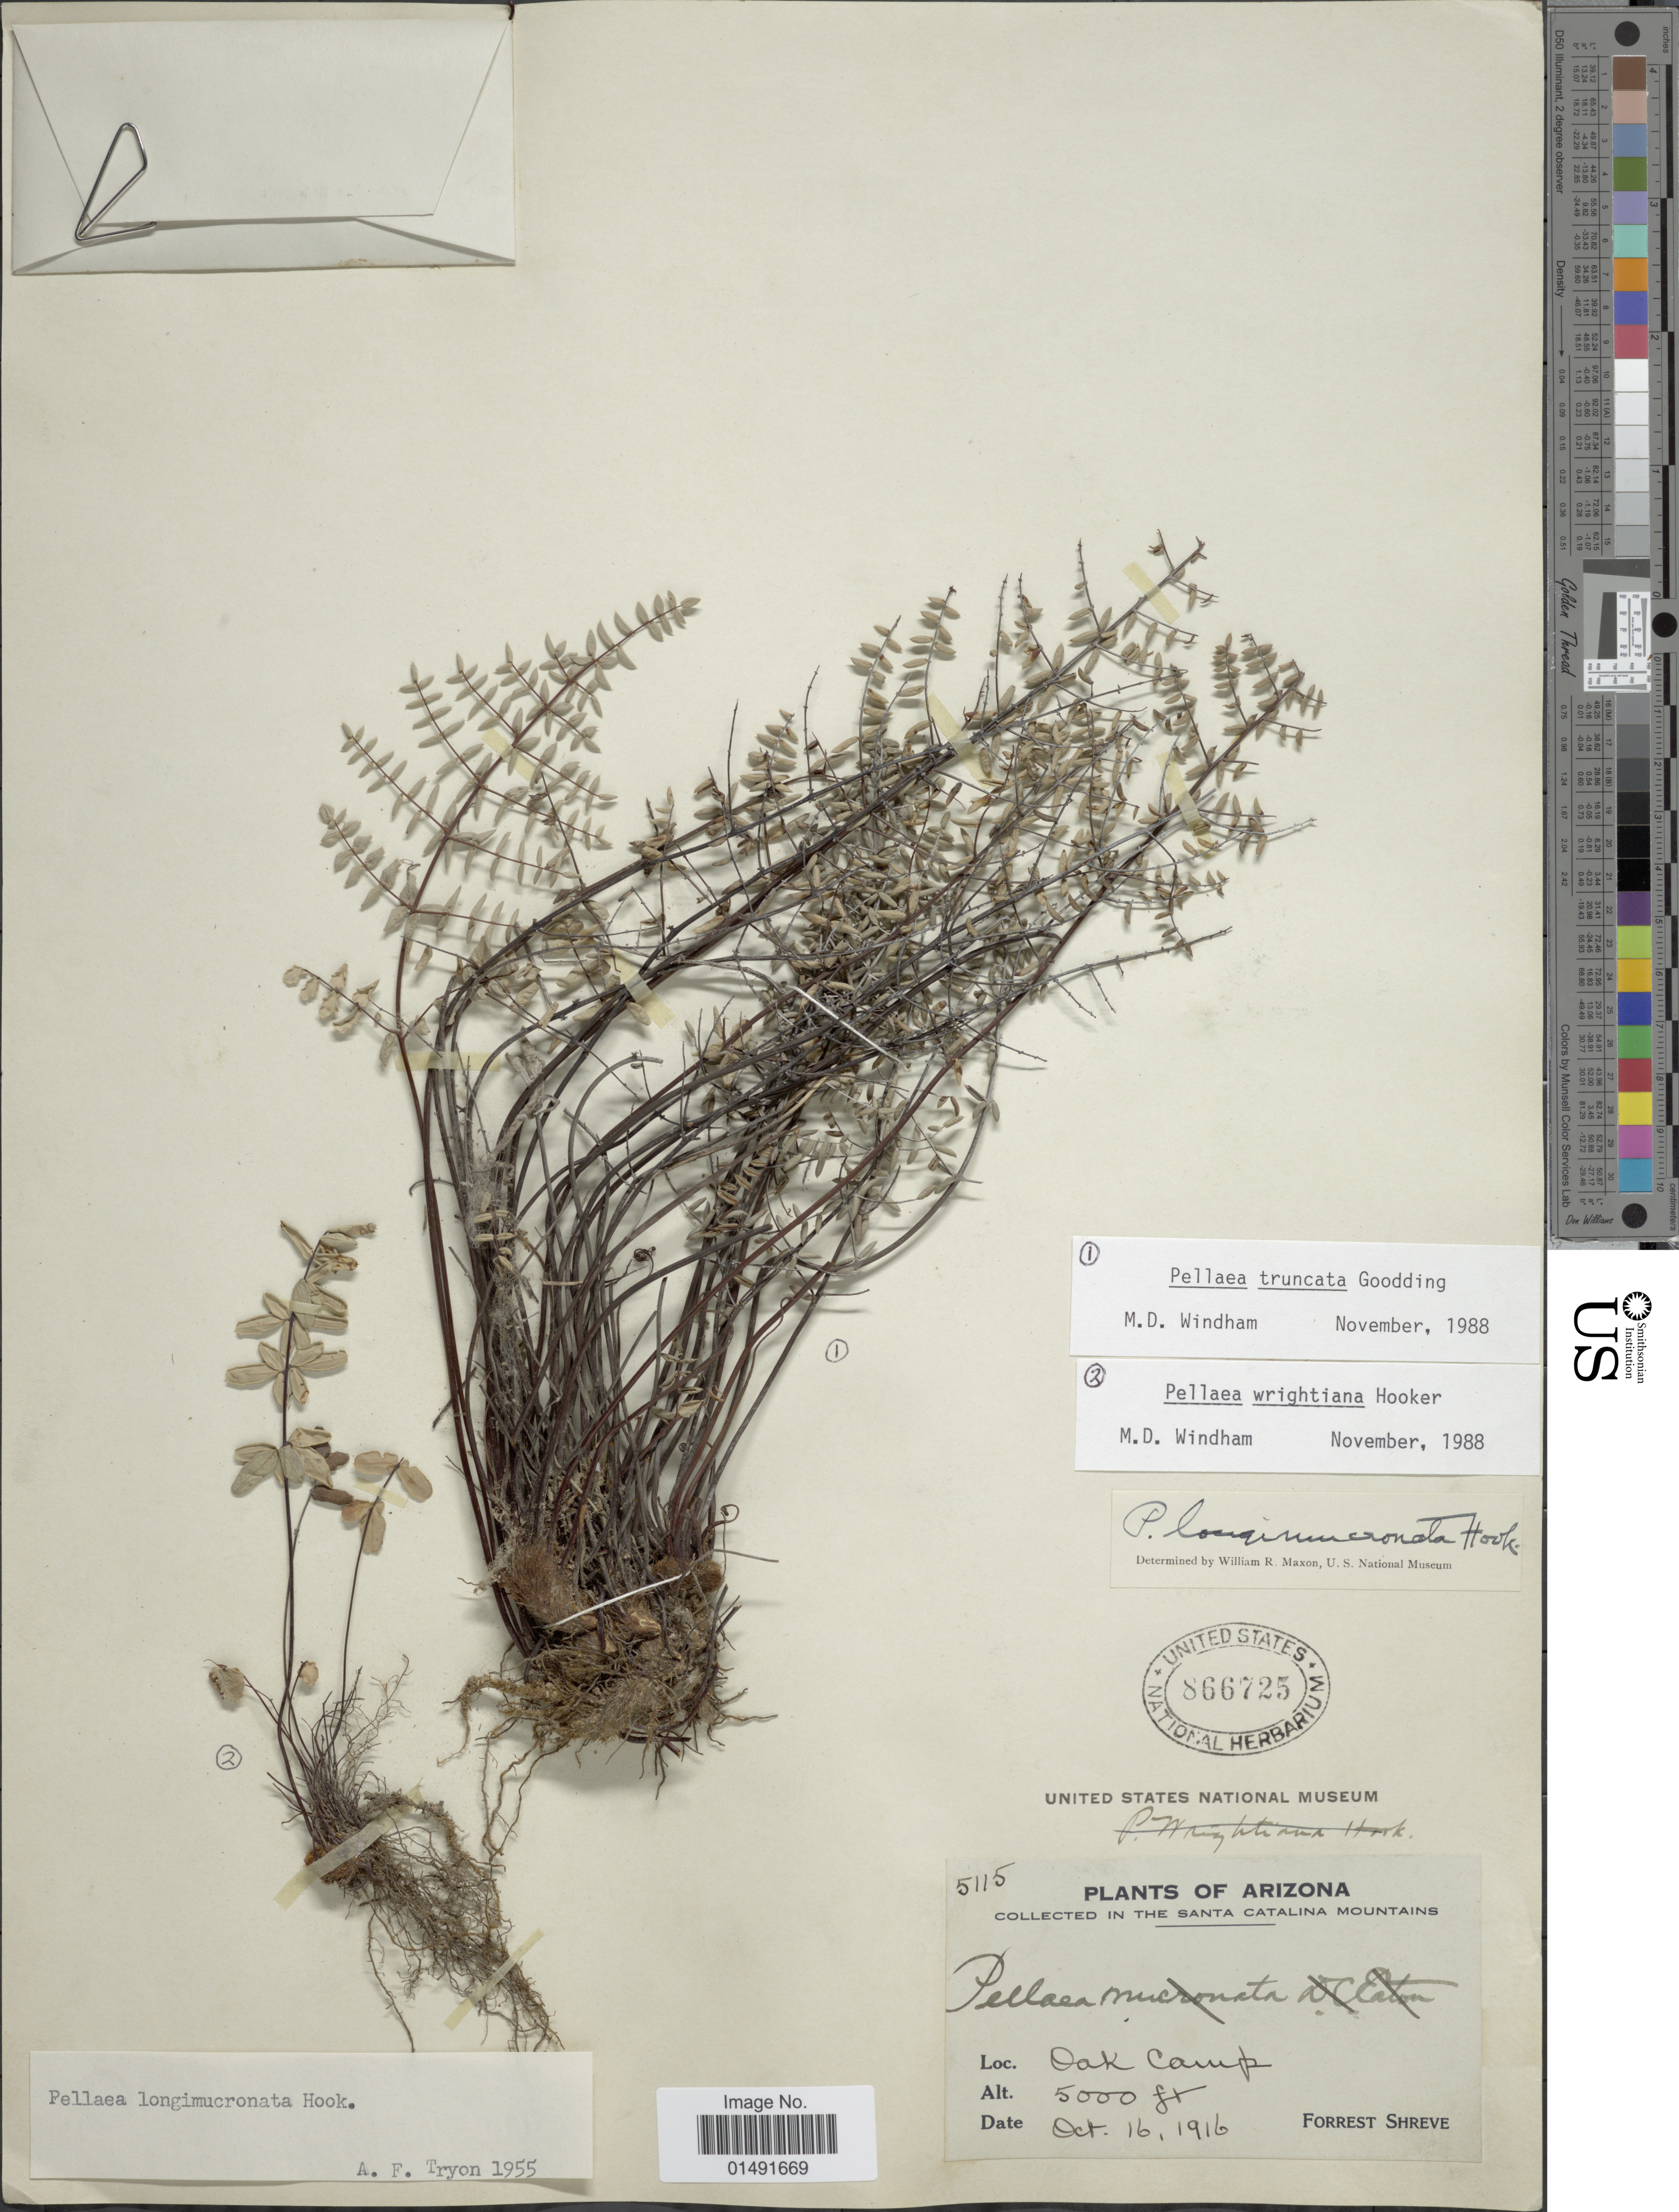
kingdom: Plantae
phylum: Tracheophyta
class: Polypodiopsida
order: Polypodiales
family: Pteridaceae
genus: Pellaea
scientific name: Pellaea truncata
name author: Goodd.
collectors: F. Shreve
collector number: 5115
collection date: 1916-10-16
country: United States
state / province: Arizona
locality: In the Santa Catalina Mountains, Oak Camp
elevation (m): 1524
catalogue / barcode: US 866725